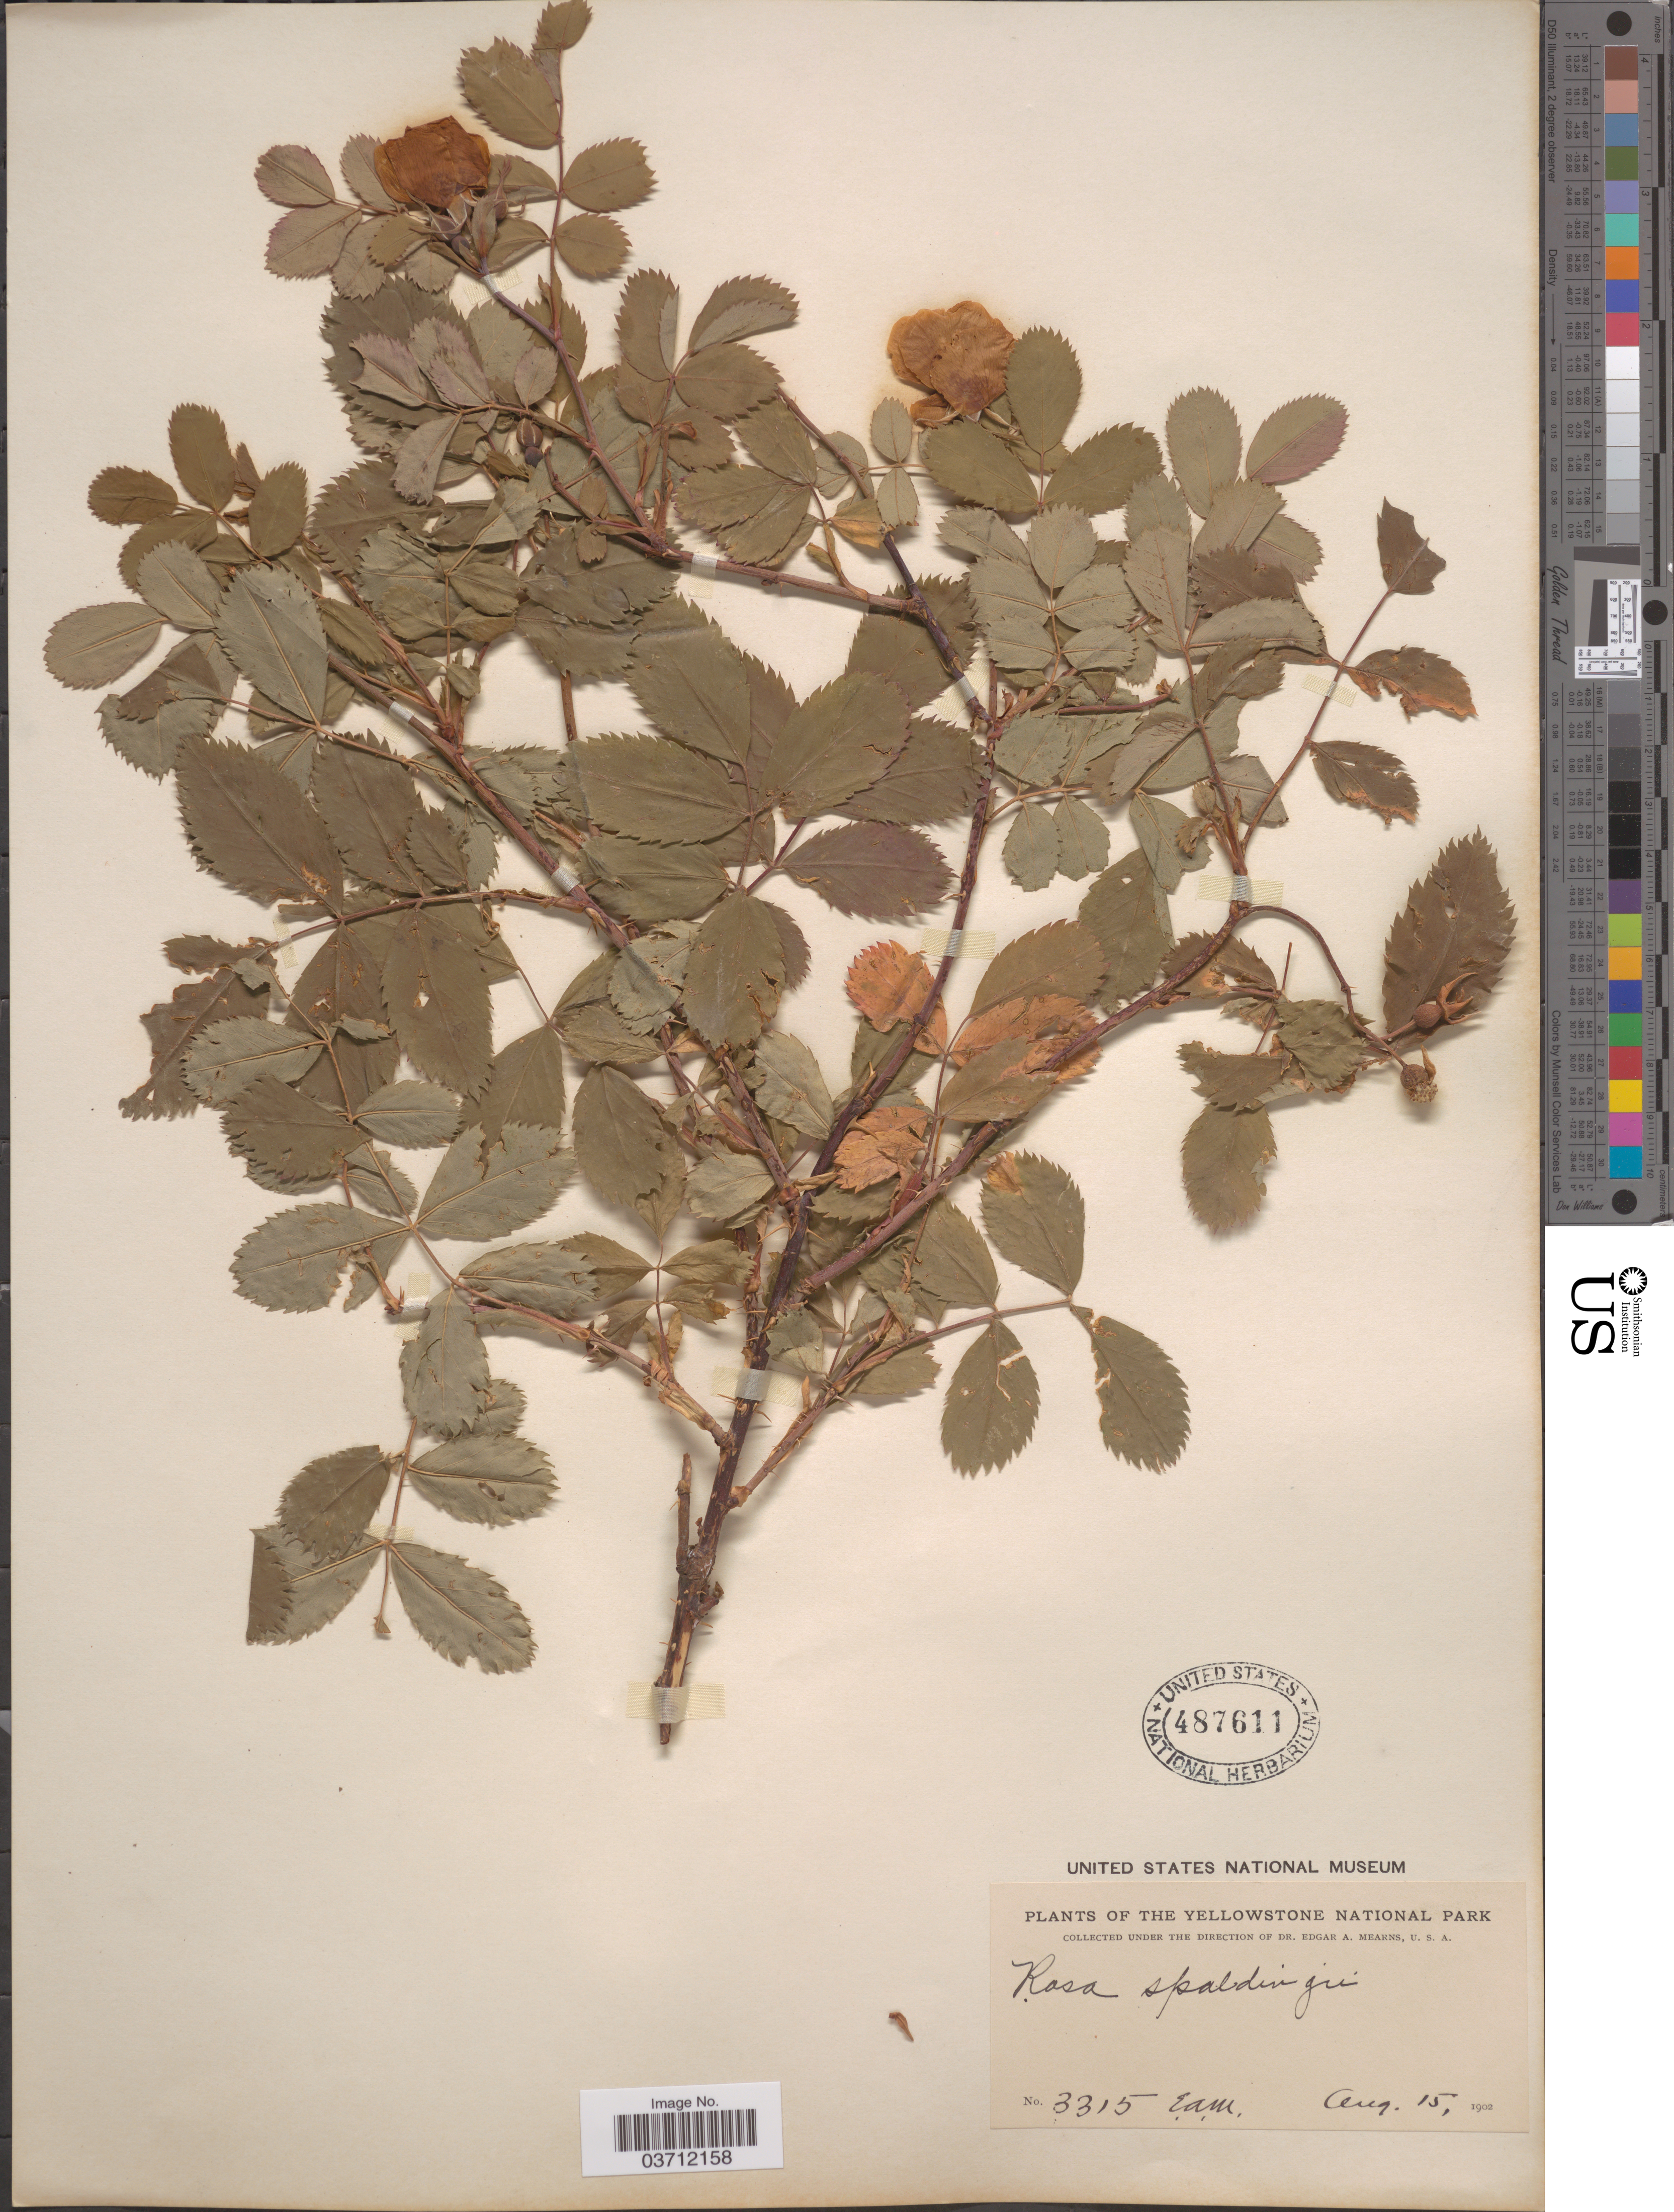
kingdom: Plantae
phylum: Tracheophyta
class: Magnoliopsida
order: Rosales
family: Rosaceae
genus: Rosa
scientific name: Rosa spaldingii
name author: Crép. ex Rydb.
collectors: E. A. Mearns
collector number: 3315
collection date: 1902-08-15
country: United States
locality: Yellowstone National Park.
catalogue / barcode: US 487611